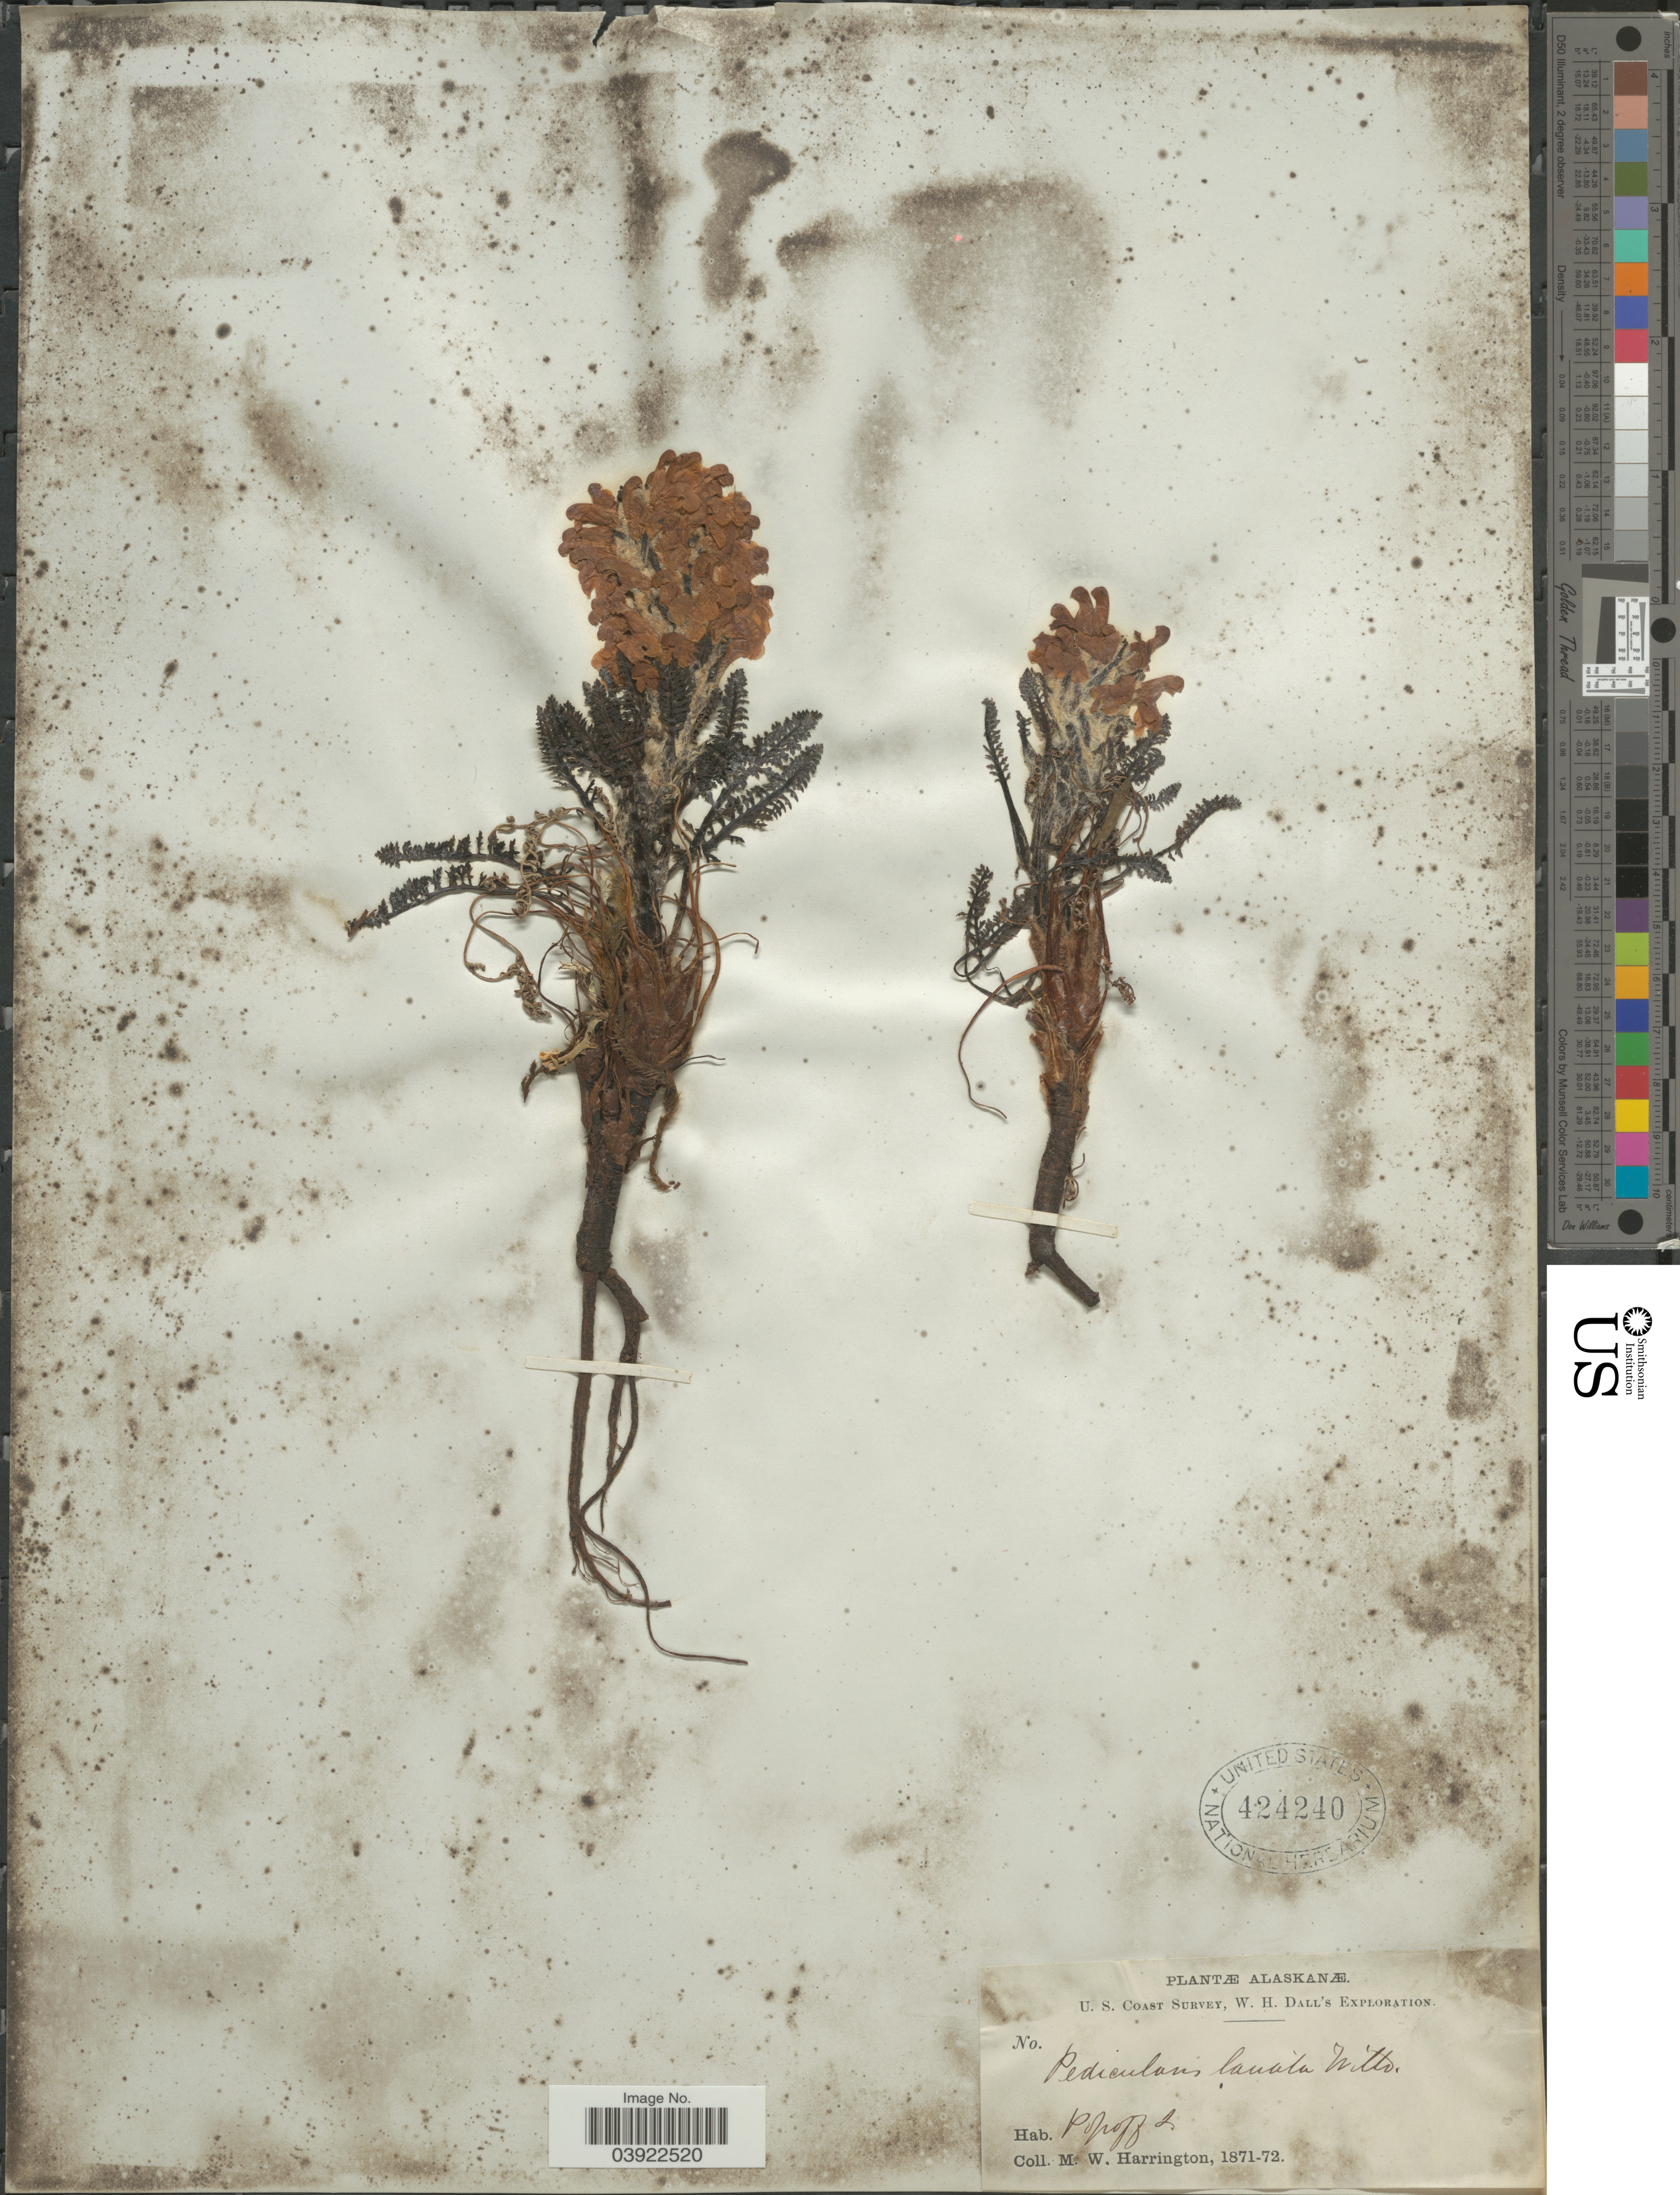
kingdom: Plantae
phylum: Tracheophyta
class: Magnoliopsida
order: Lamiales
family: Orobanchaceae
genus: Pedicularis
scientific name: Pedicularis lanata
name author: Willd. ex Cham. & Schltdl.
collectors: M. W. Harrington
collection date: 1871/1872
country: United States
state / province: Alaska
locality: Popoff I.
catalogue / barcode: US 424240